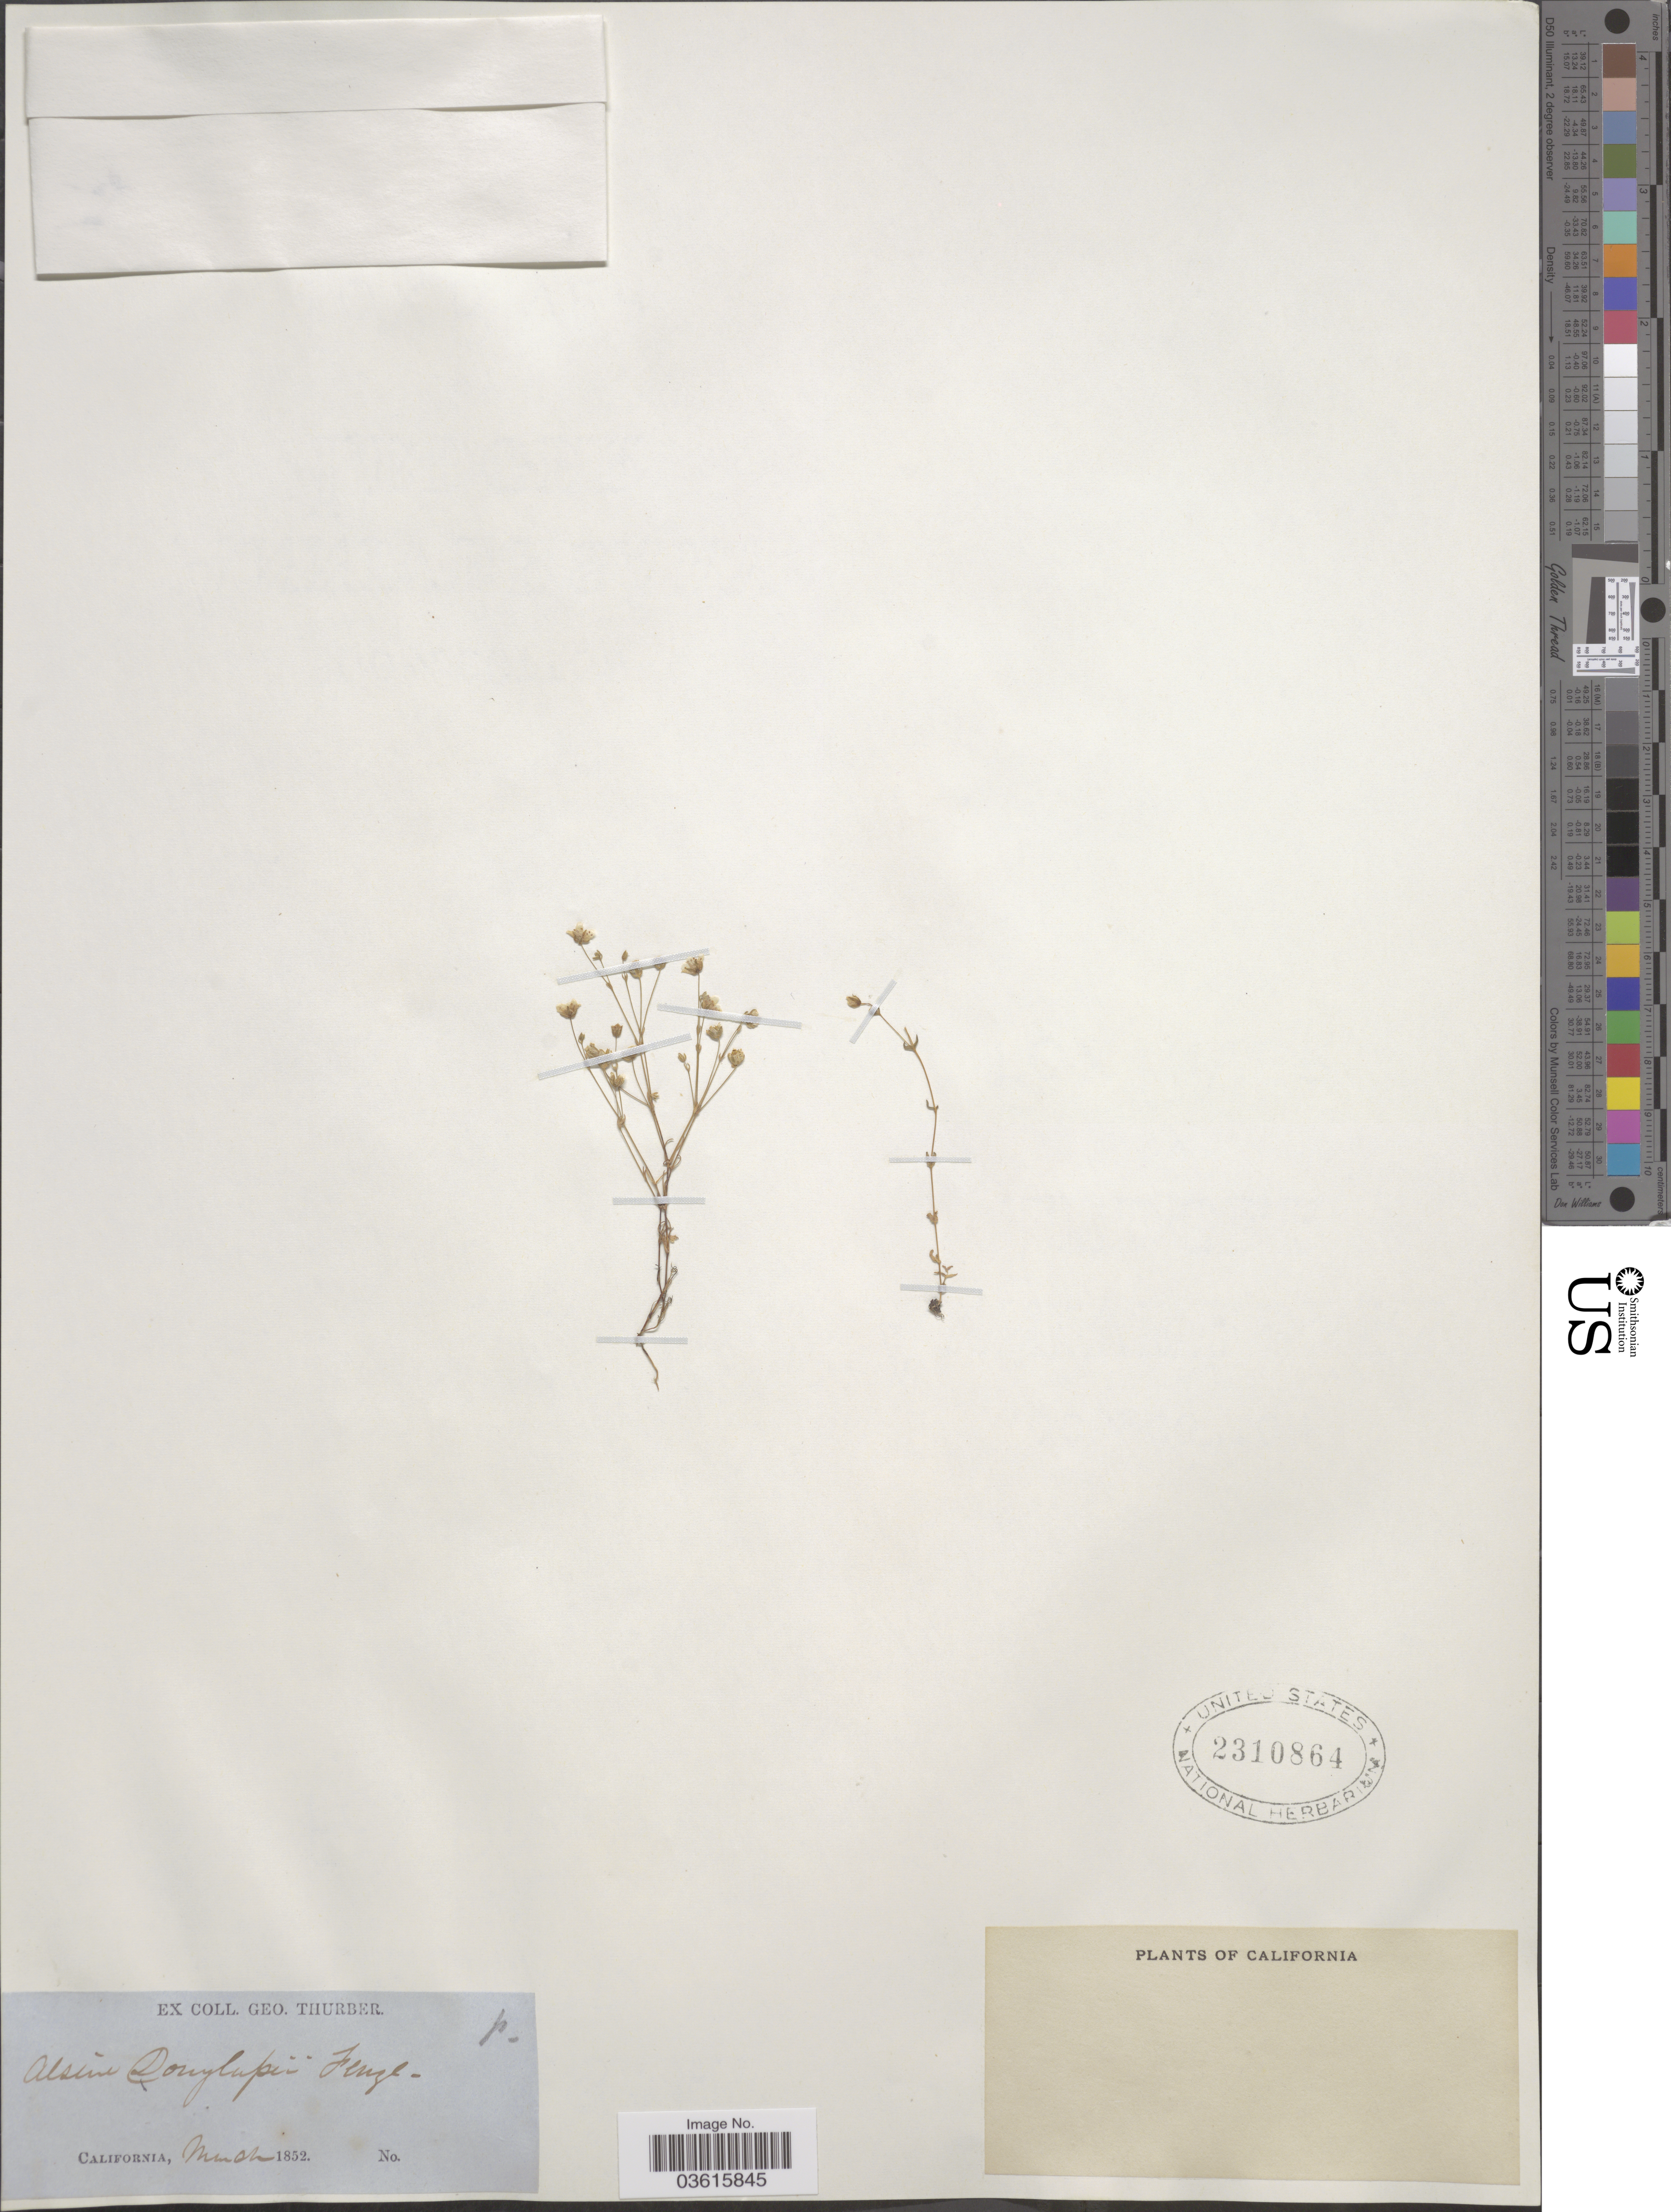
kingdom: Plantae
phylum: Tracheophyta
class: Magnoliopsida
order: Caryophyllales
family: Caryophyllaceae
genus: Minuartia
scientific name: Minuartia douglasii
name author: Mattf.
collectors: G. Thurber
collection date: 1852-03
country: United States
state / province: California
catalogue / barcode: US 2310864